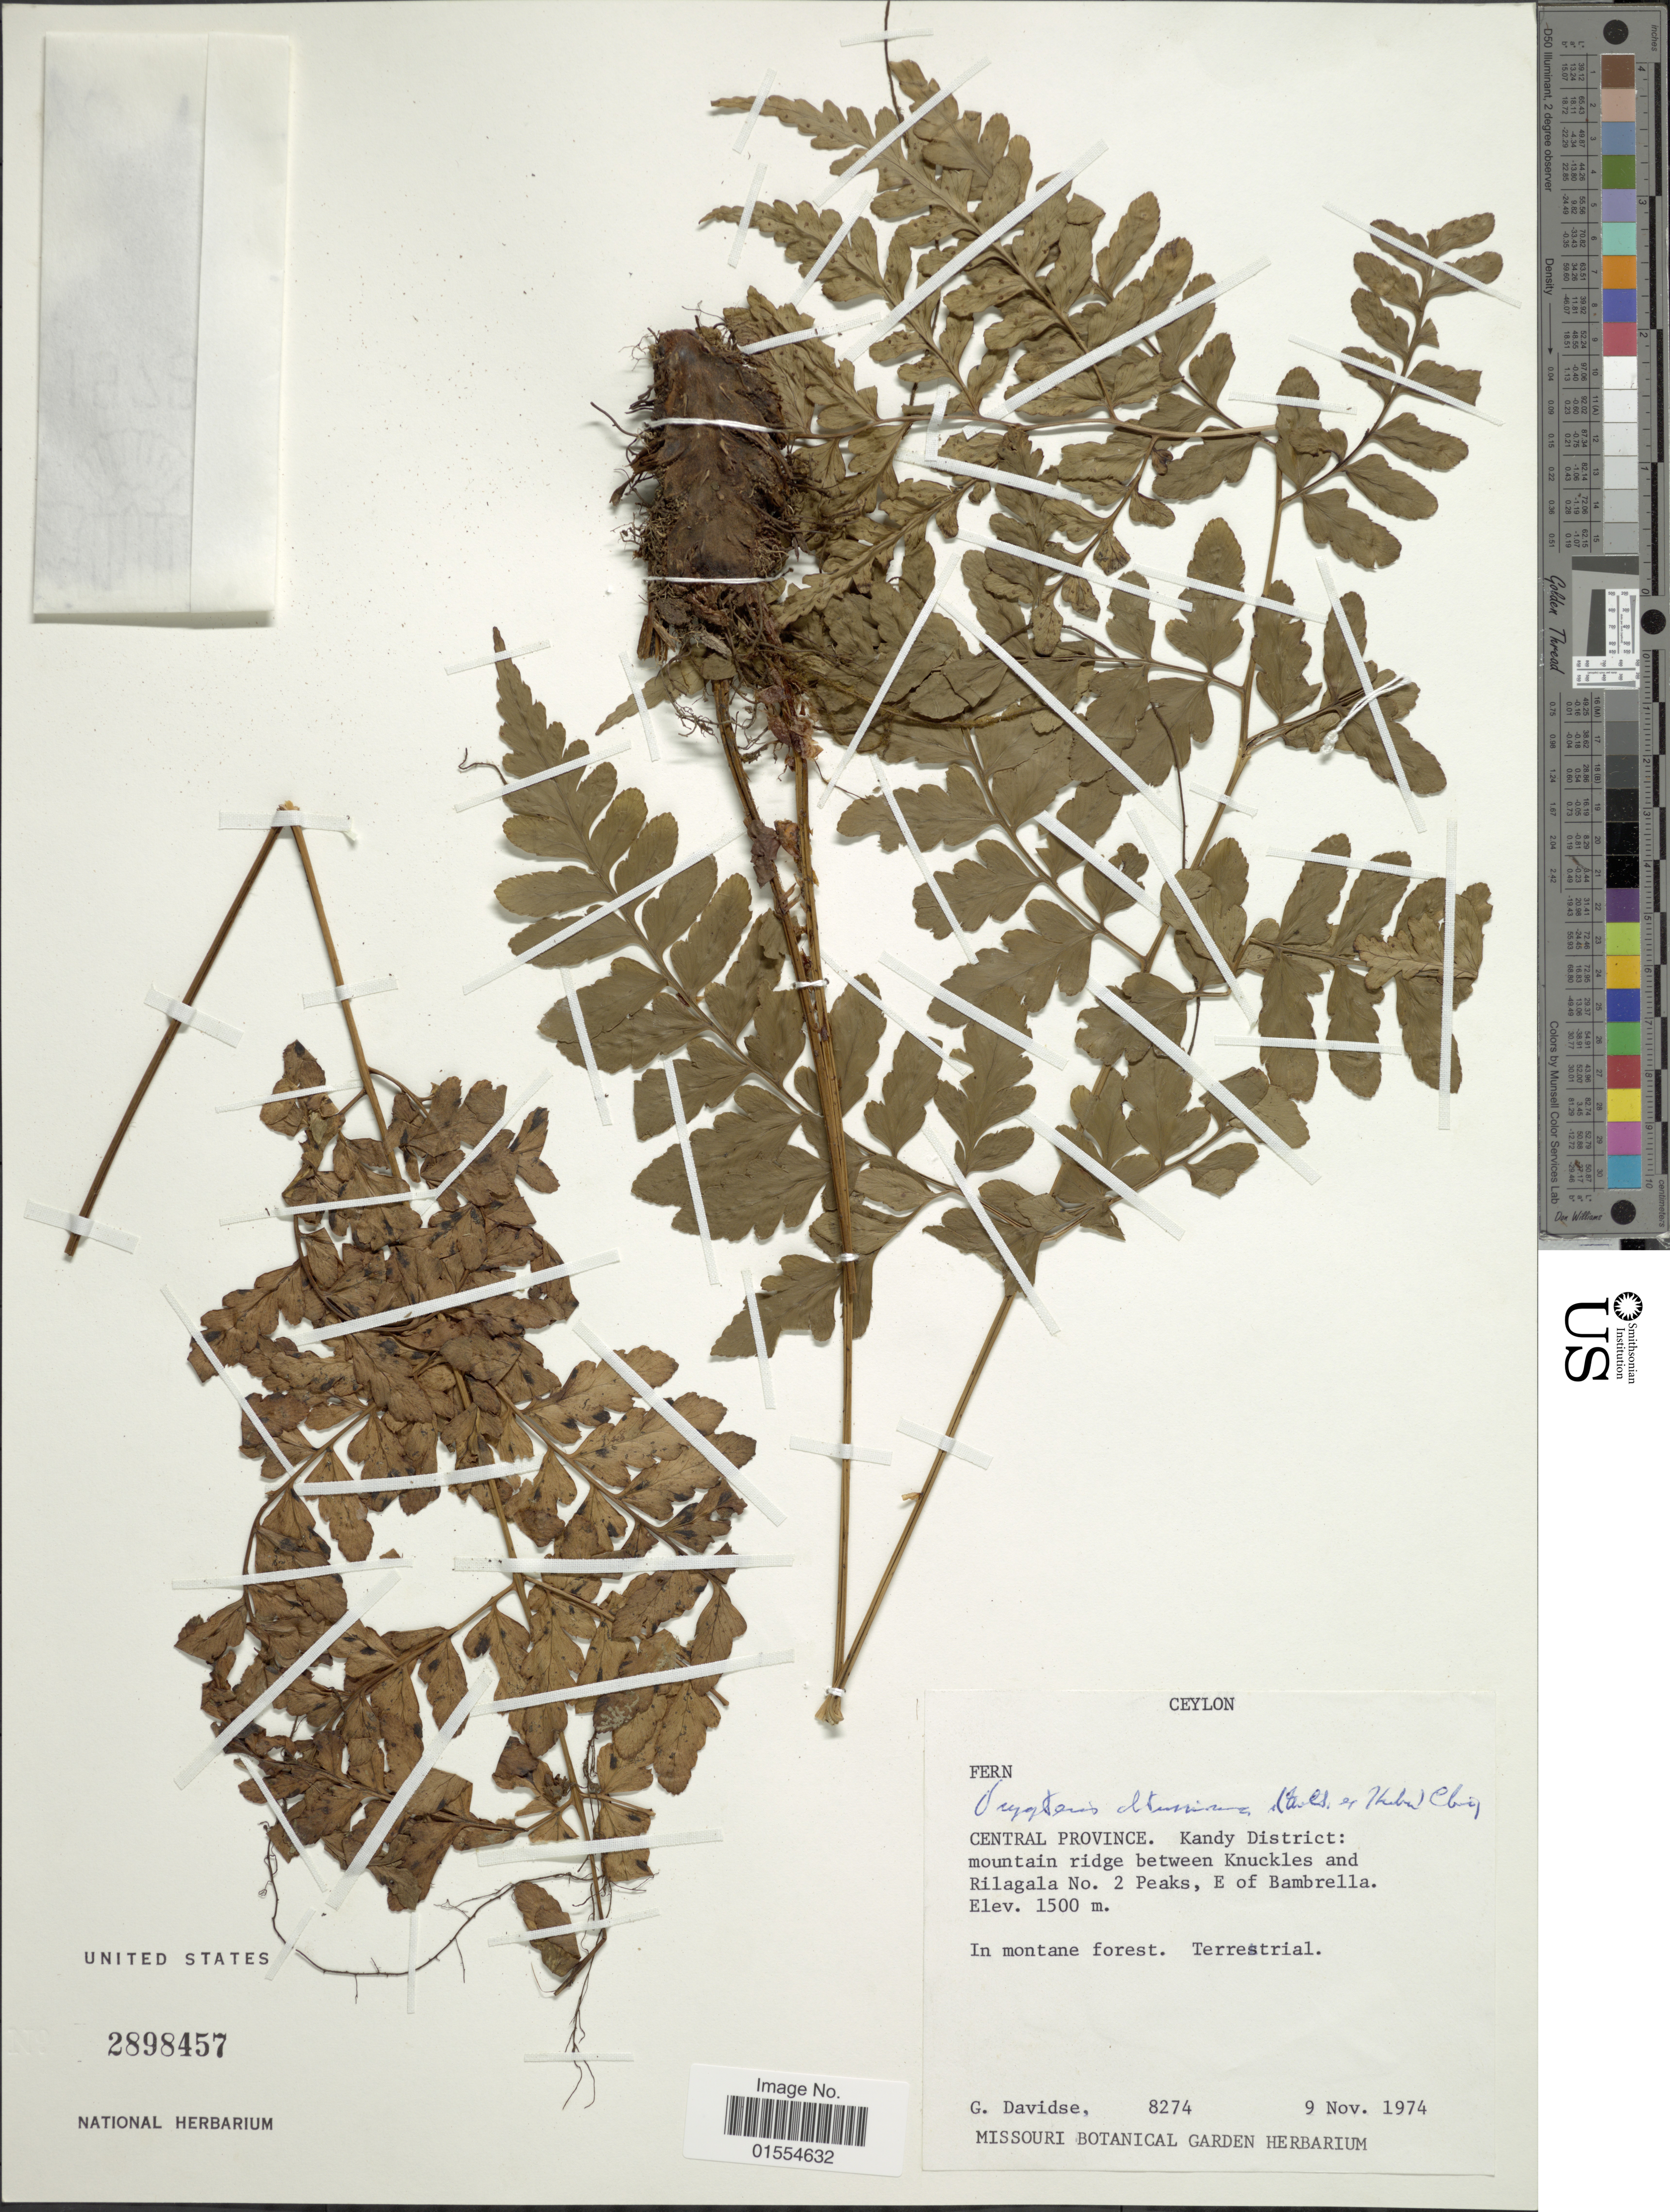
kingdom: Plantae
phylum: Tracheophyta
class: Polypodiopsida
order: Polypodiales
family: Dryopteridaceae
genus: Dryopteris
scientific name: Dryopteris obtusissima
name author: (Mett. ex Kuhn) Christ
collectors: G. Davidse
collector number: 8274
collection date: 1974-11-09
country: Sri Lanka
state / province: Central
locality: Ceylon, Central Province, Kandy District: mountain ridge between Knuckles and Rilagala No. 2 Peaks, E of Bambrella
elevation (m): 1500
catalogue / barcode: US 2898457